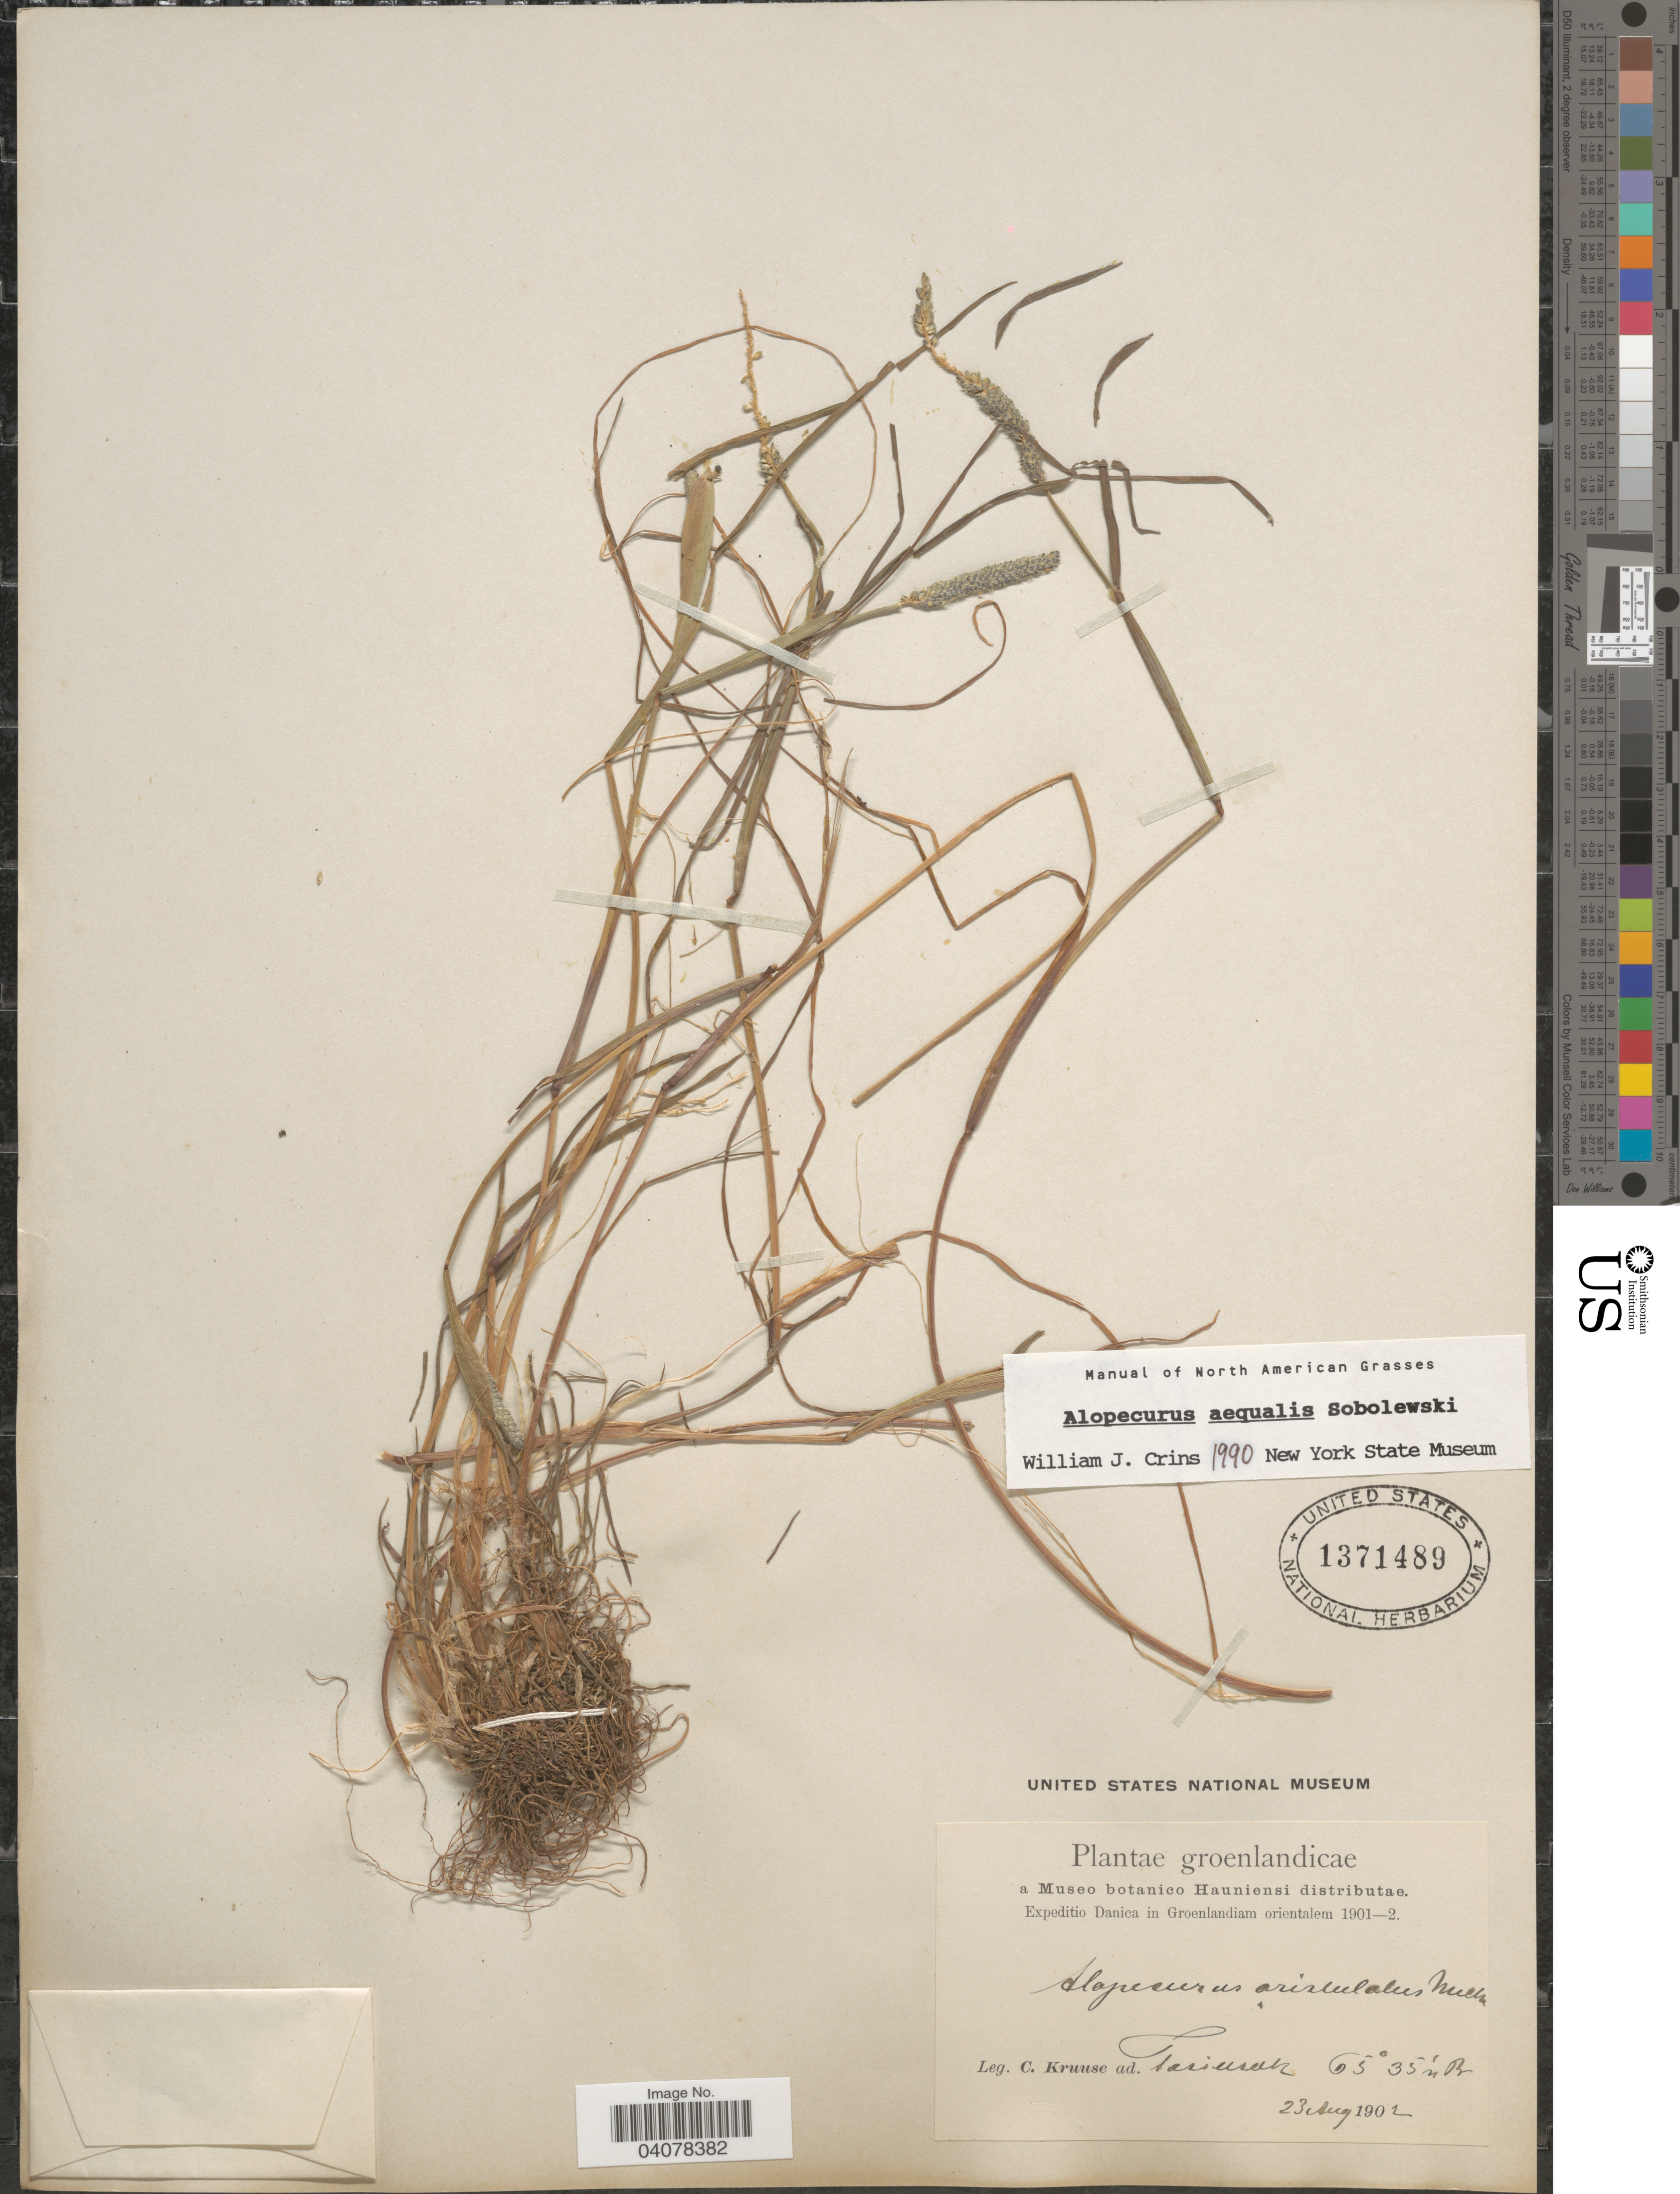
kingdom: Plantae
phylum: Tracheophyta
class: Liliopsida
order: Poales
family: Poaceae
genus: Alopecurus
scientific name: Alopecurus aequalis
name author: Sobol.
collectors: C. Kruuse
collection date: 1902-08-23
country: Greenland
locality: Groenlandicae. Expeditio Danica in Groenlandiam orientalem 1901-2. Tasiusak.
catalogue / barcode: US 1371489